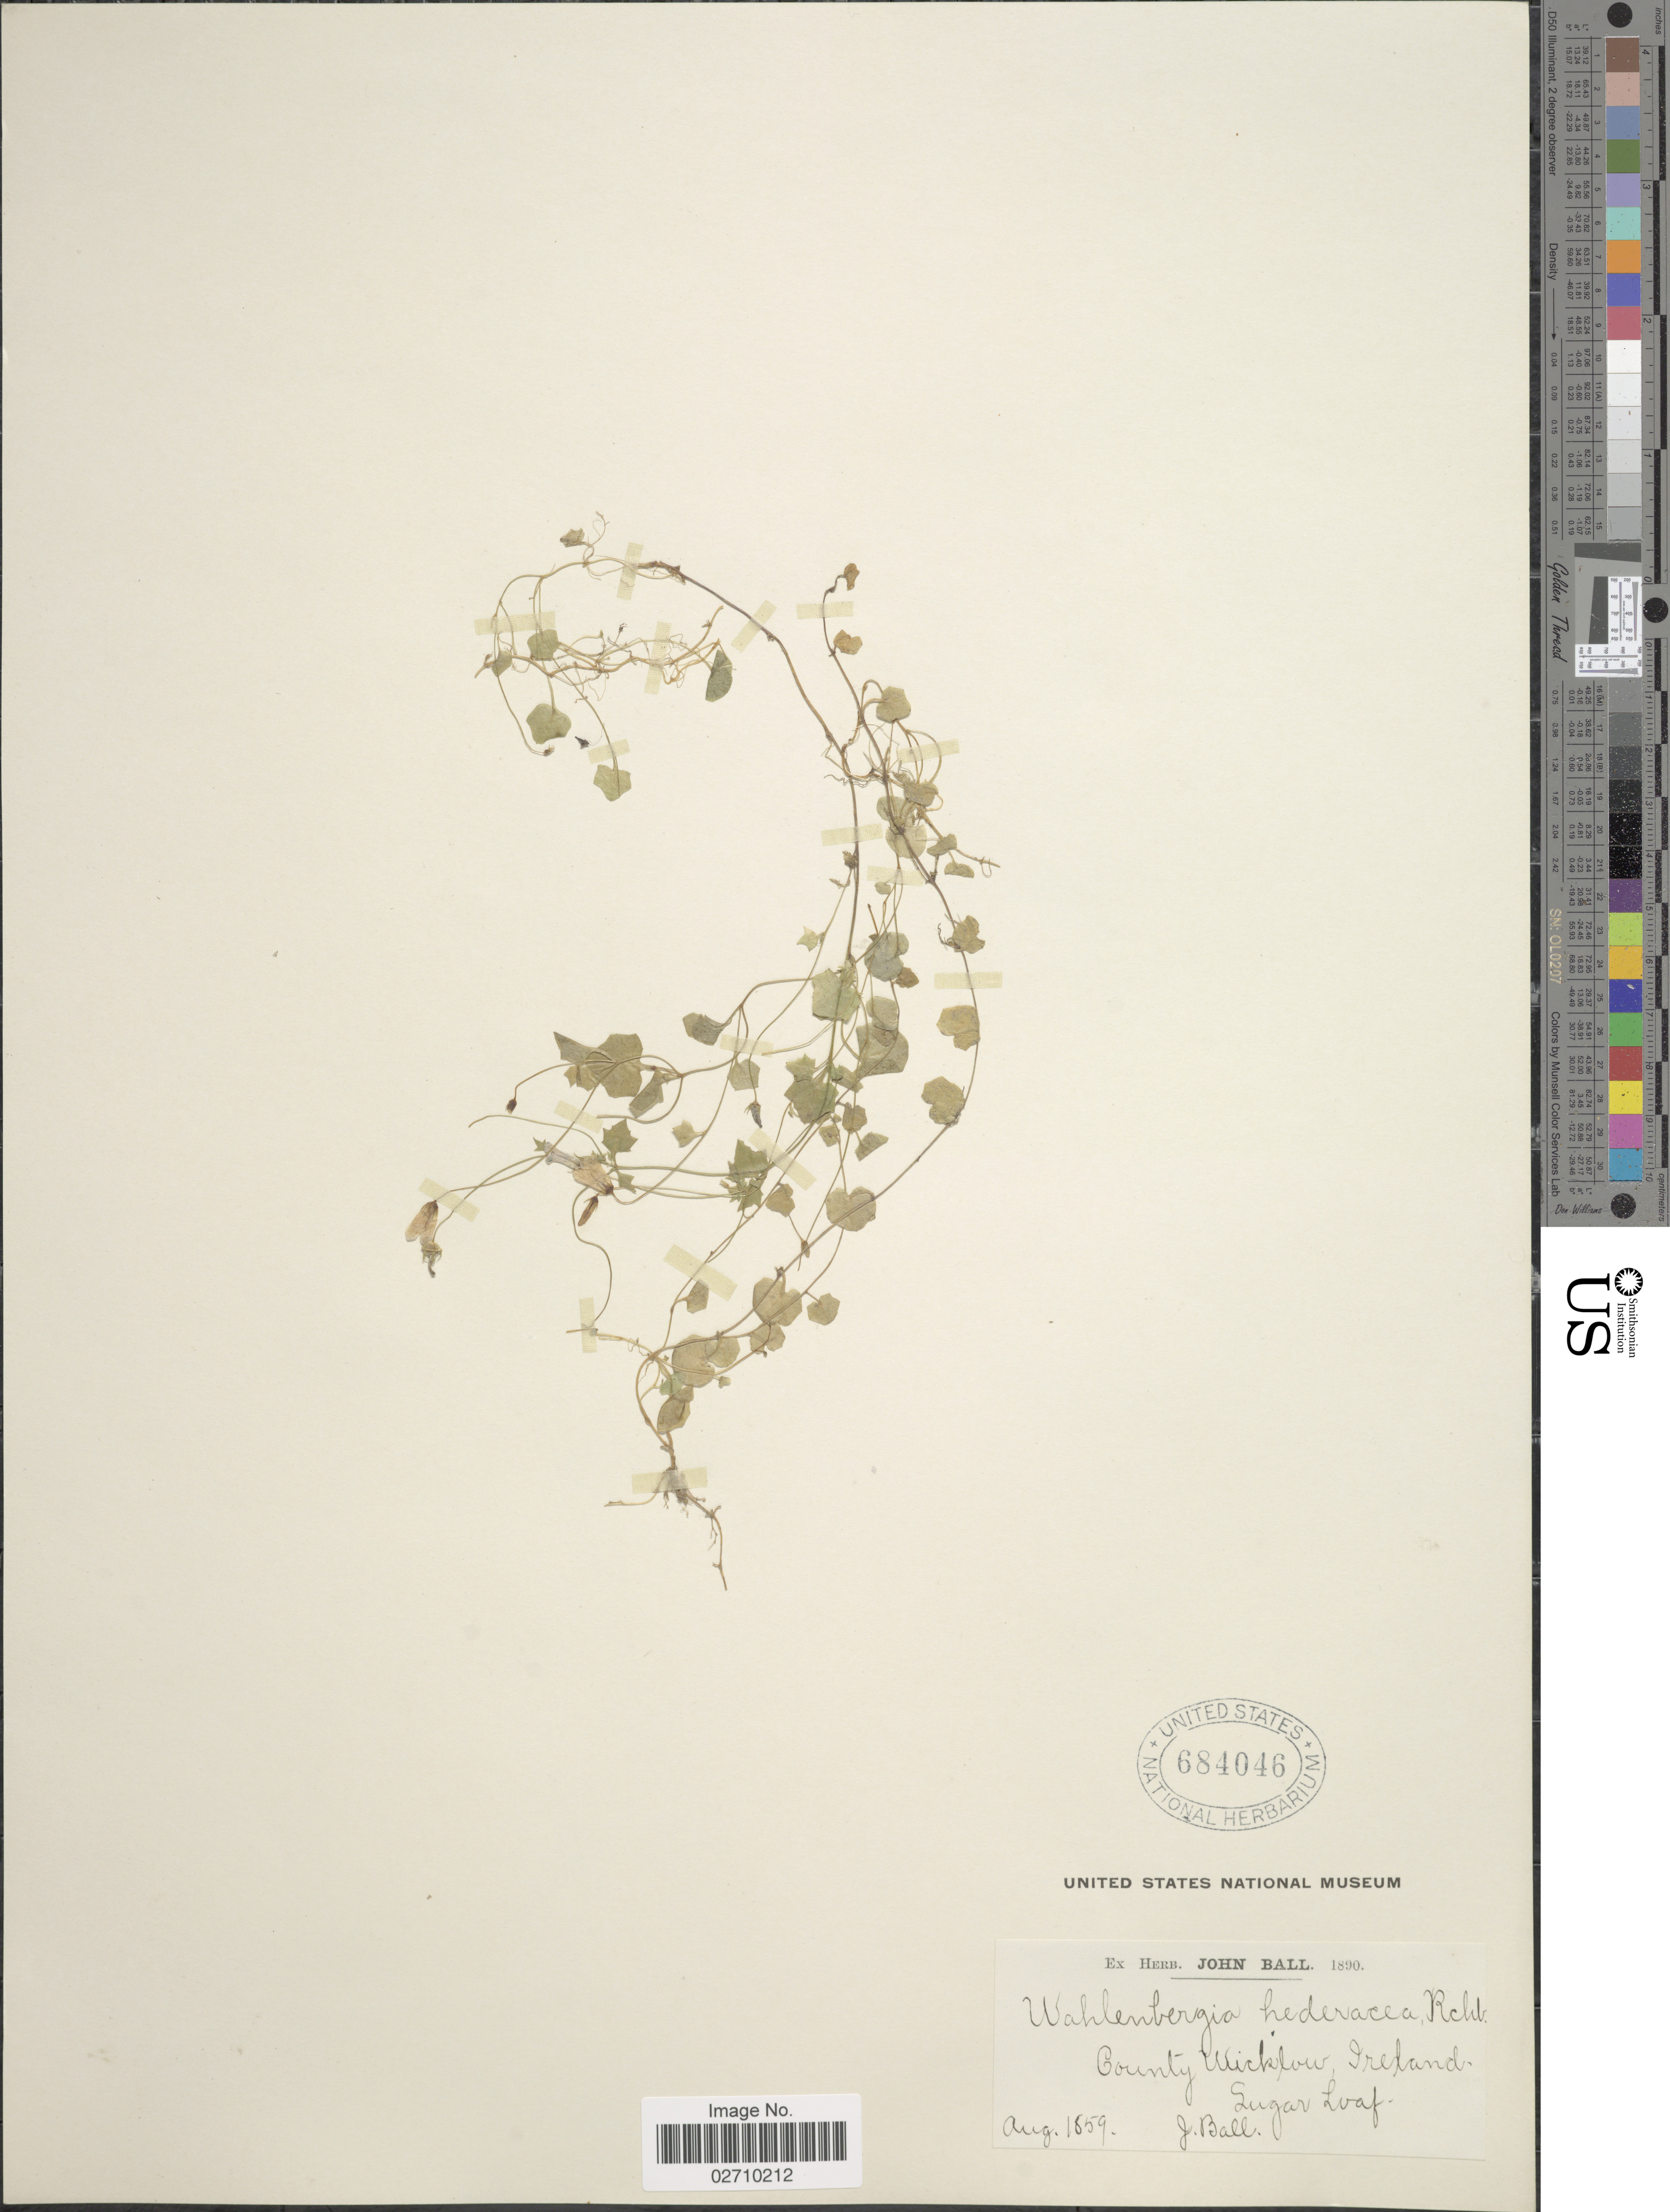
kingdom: Plantae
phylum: Tracheophyta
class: Magnoliopsida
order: Asterales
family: Campanulaceae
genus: Wahlenbergia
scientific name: Wahlenbergia hederacea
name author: Rchb.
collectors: J. Ball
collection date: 1859-08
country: Ireland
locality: County Wicklow. Sugar Loaf.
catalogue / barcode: US 684046